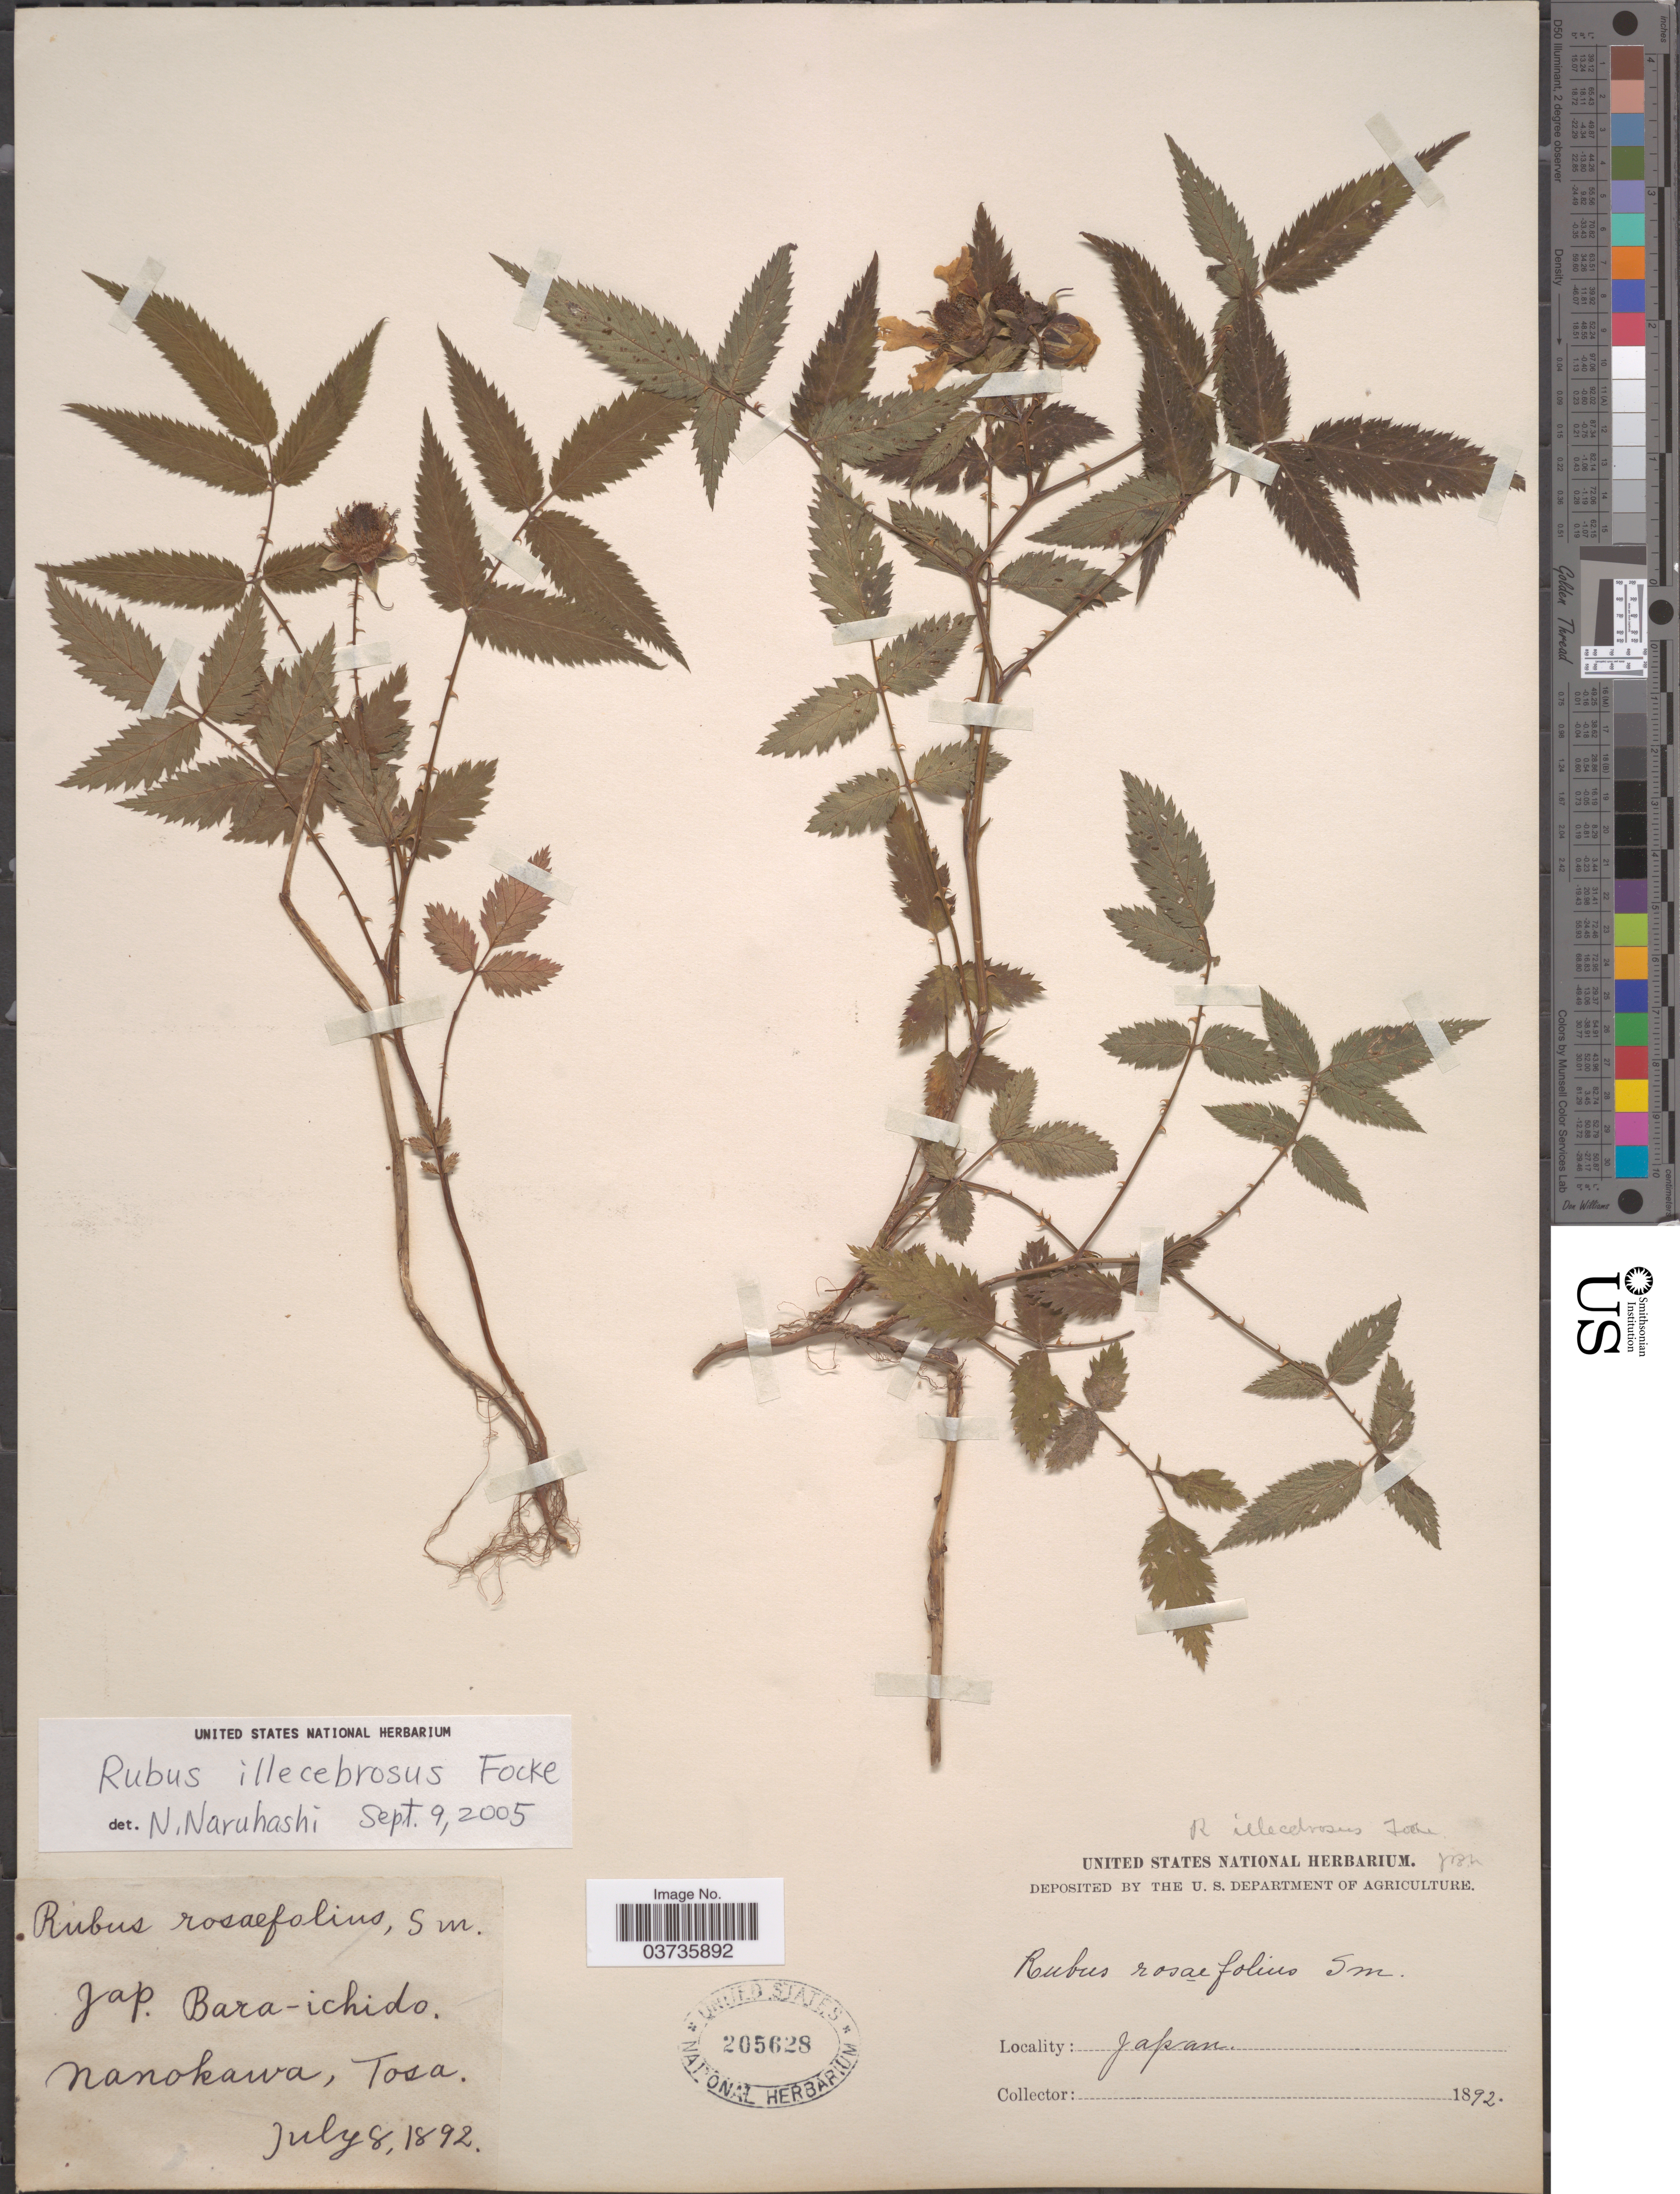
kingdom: Plantae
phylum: Tracheophyta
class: Magnoliopsida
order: Rosales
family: Rosaceae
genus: Rubus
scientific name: Rubus illecebrosus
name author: Focke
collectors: ex herb. United States National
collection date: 1892-07-08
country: Japan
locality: Nanokawa, Tosa.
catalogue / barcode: US 205628